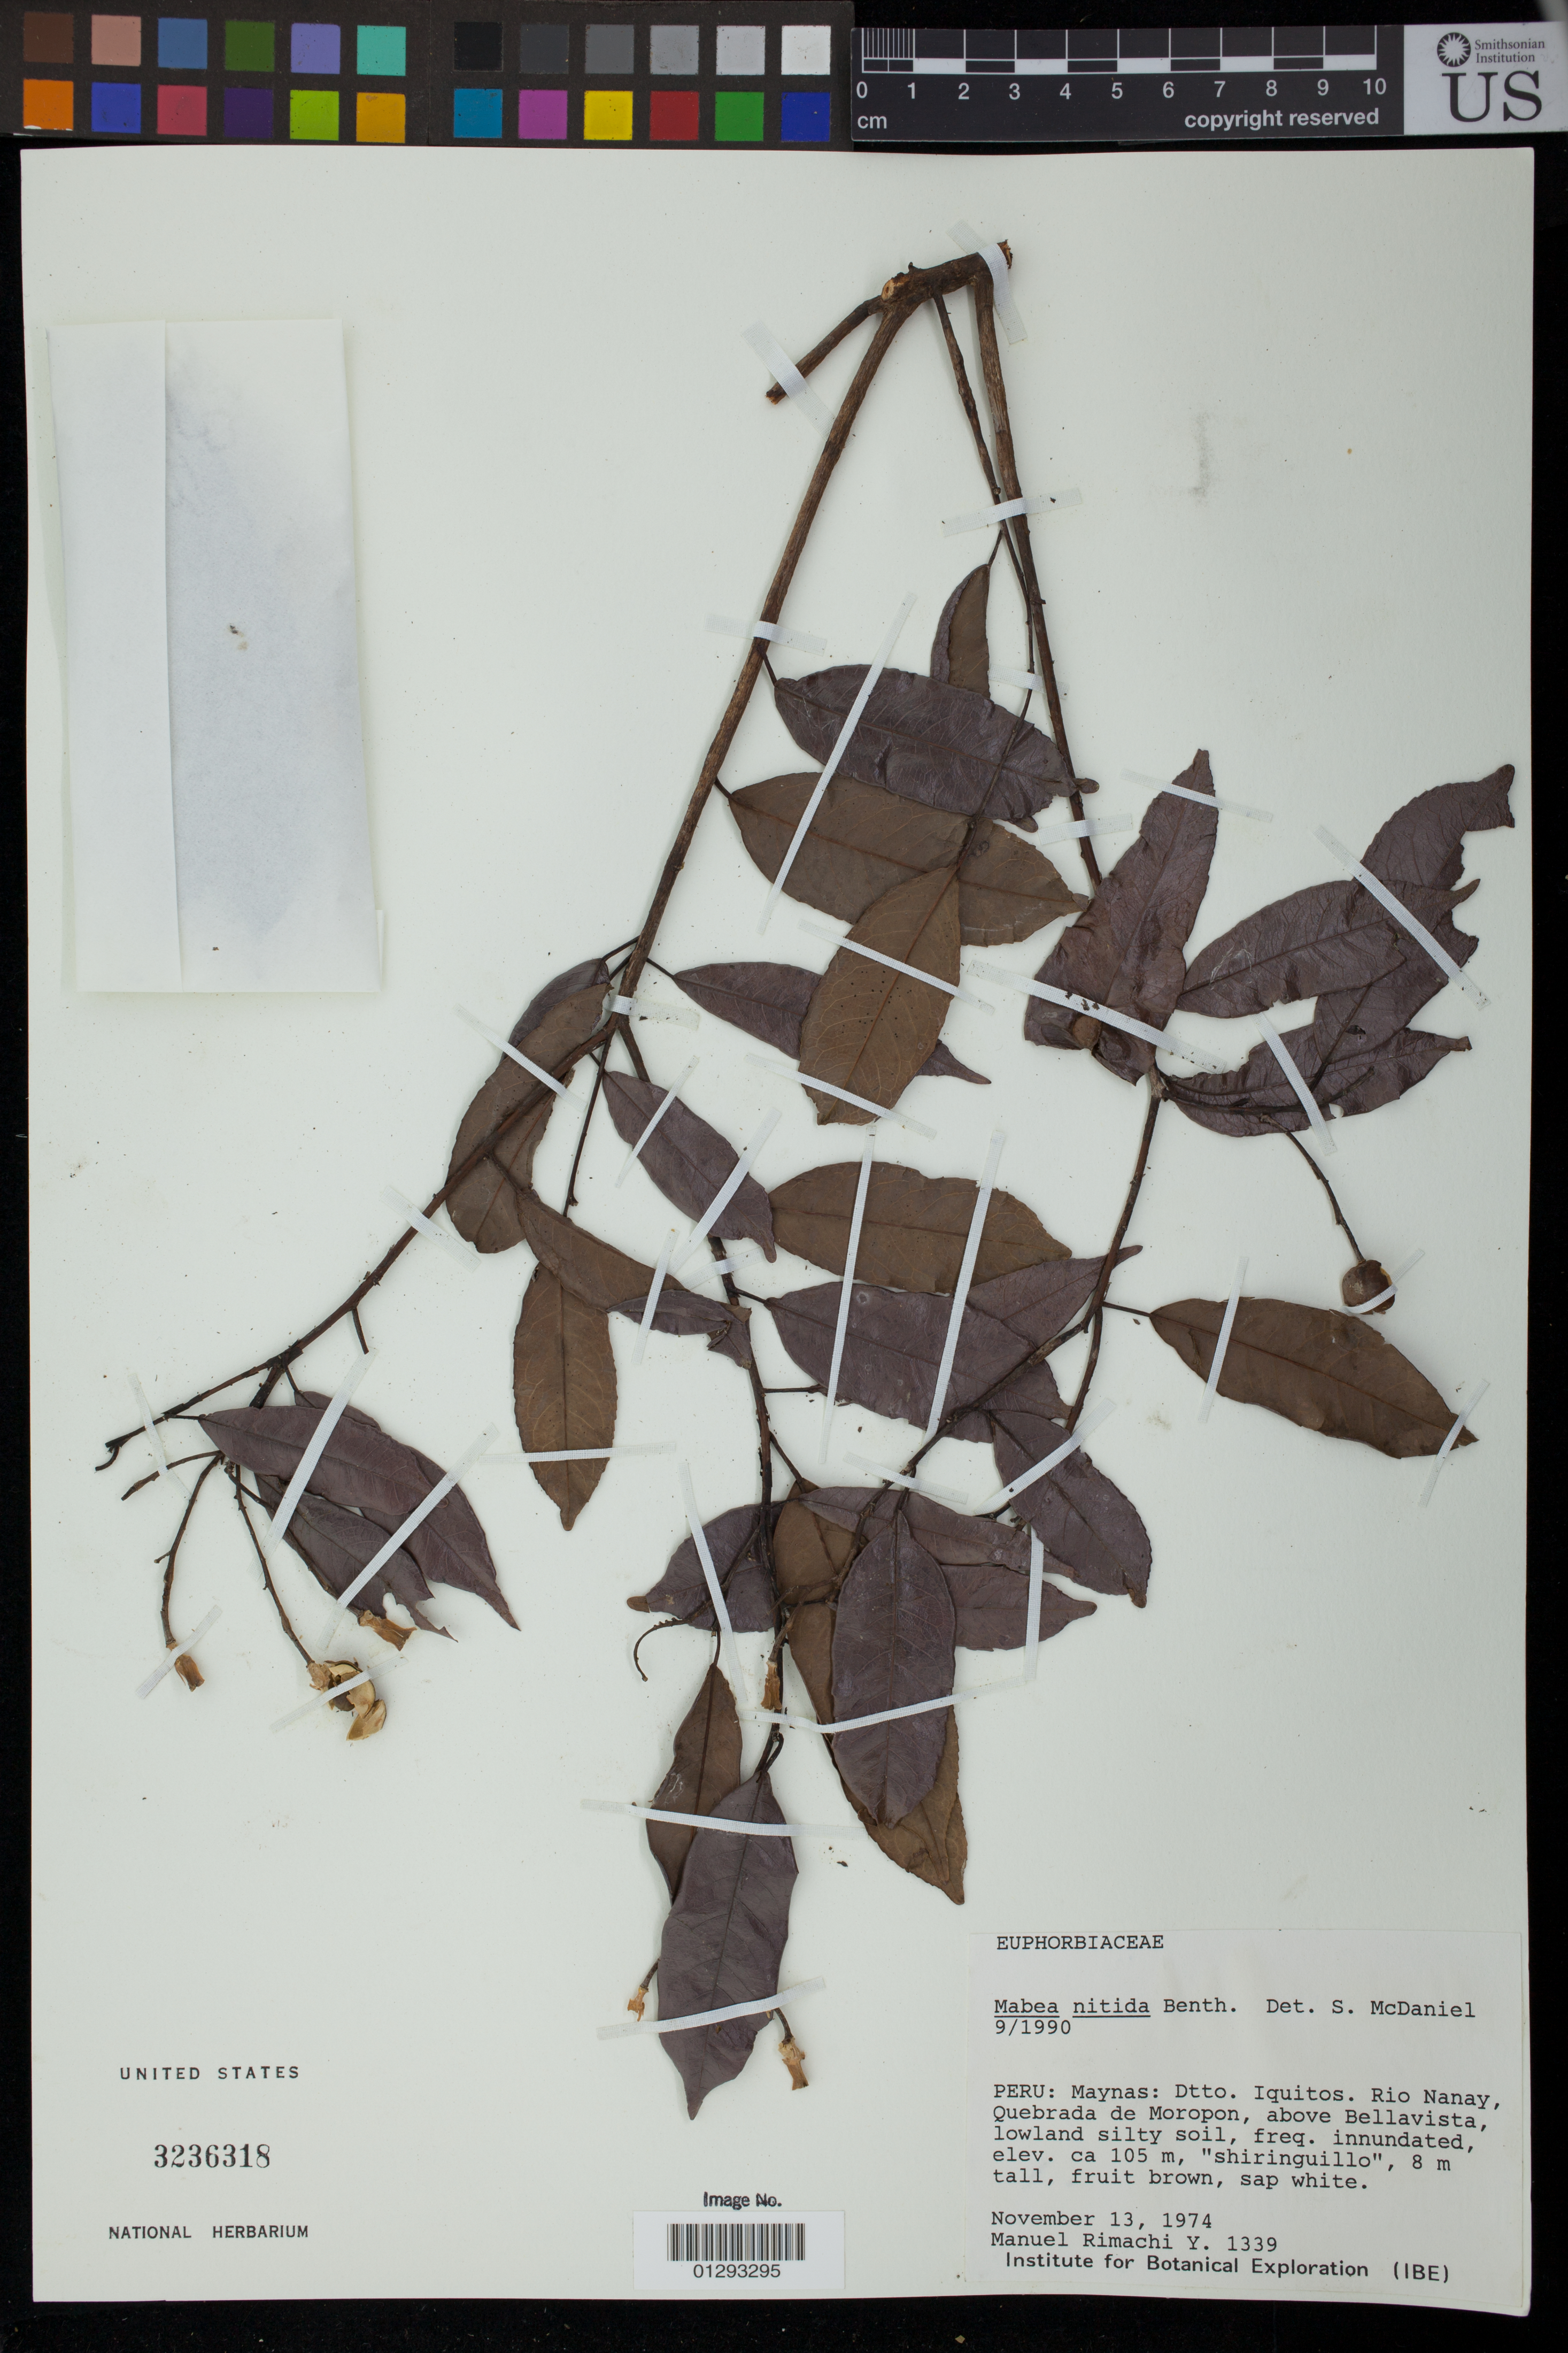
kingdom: Plantae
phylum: Tracheophyta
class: Magnoliopsida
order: Malpighiales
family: Euphorbiaceae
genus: Mabea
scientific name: Mabea nitida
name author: Spruce ex Benth.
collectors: M. Rimachi Y.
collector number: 1339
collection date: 1974-11-13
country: Peru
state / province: Loreto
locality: Maynas: Dtto. Iquitos. Rio Nanay, Quebrada de Moropon, above Bellavista.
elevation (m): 105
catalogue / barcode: US 3236318